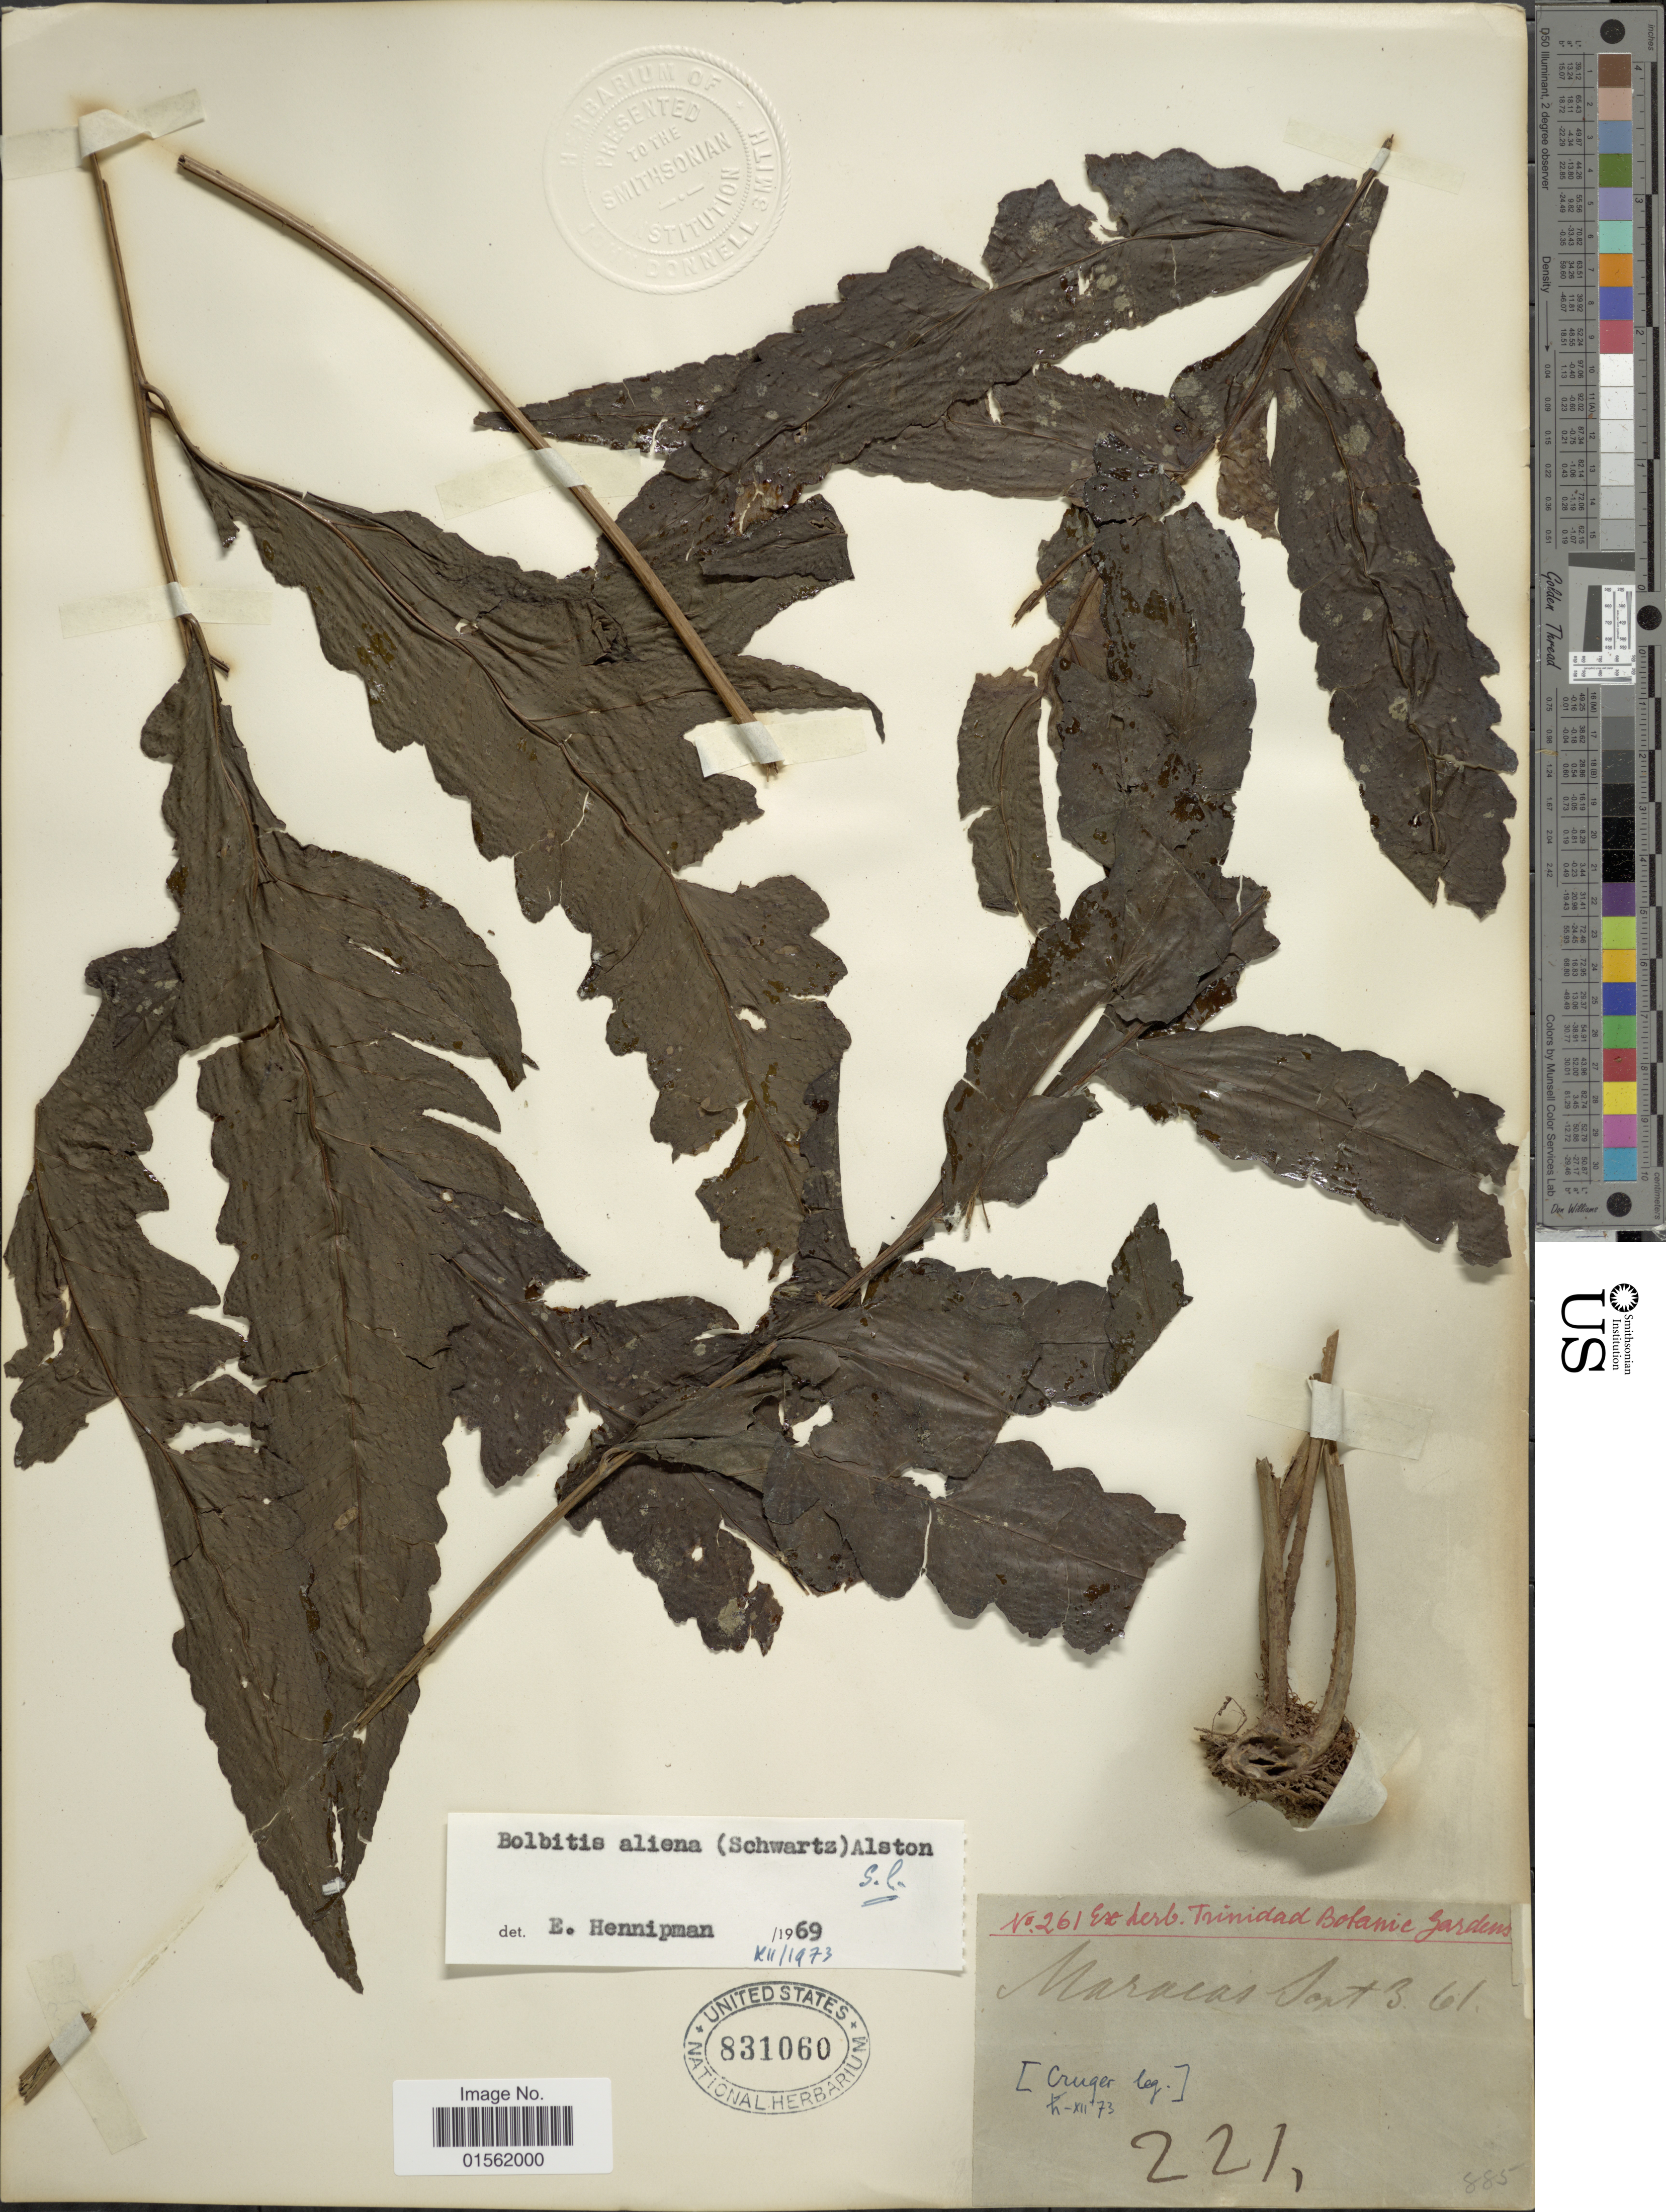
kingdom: Plantae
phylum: Tracheophyta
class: Polypodiopsida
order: Polypodiales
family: Dryopteridaceae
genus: Bolbitis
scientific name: Bolbitis aliena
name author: (Sw.) Alston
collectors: -. Cruger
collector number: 221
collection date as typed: Transcribed d/m/y: 4/12/73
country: Trinidad and Tobago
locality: Maracas Sonts. Cl. [unsure placement]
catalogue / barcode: US 831060